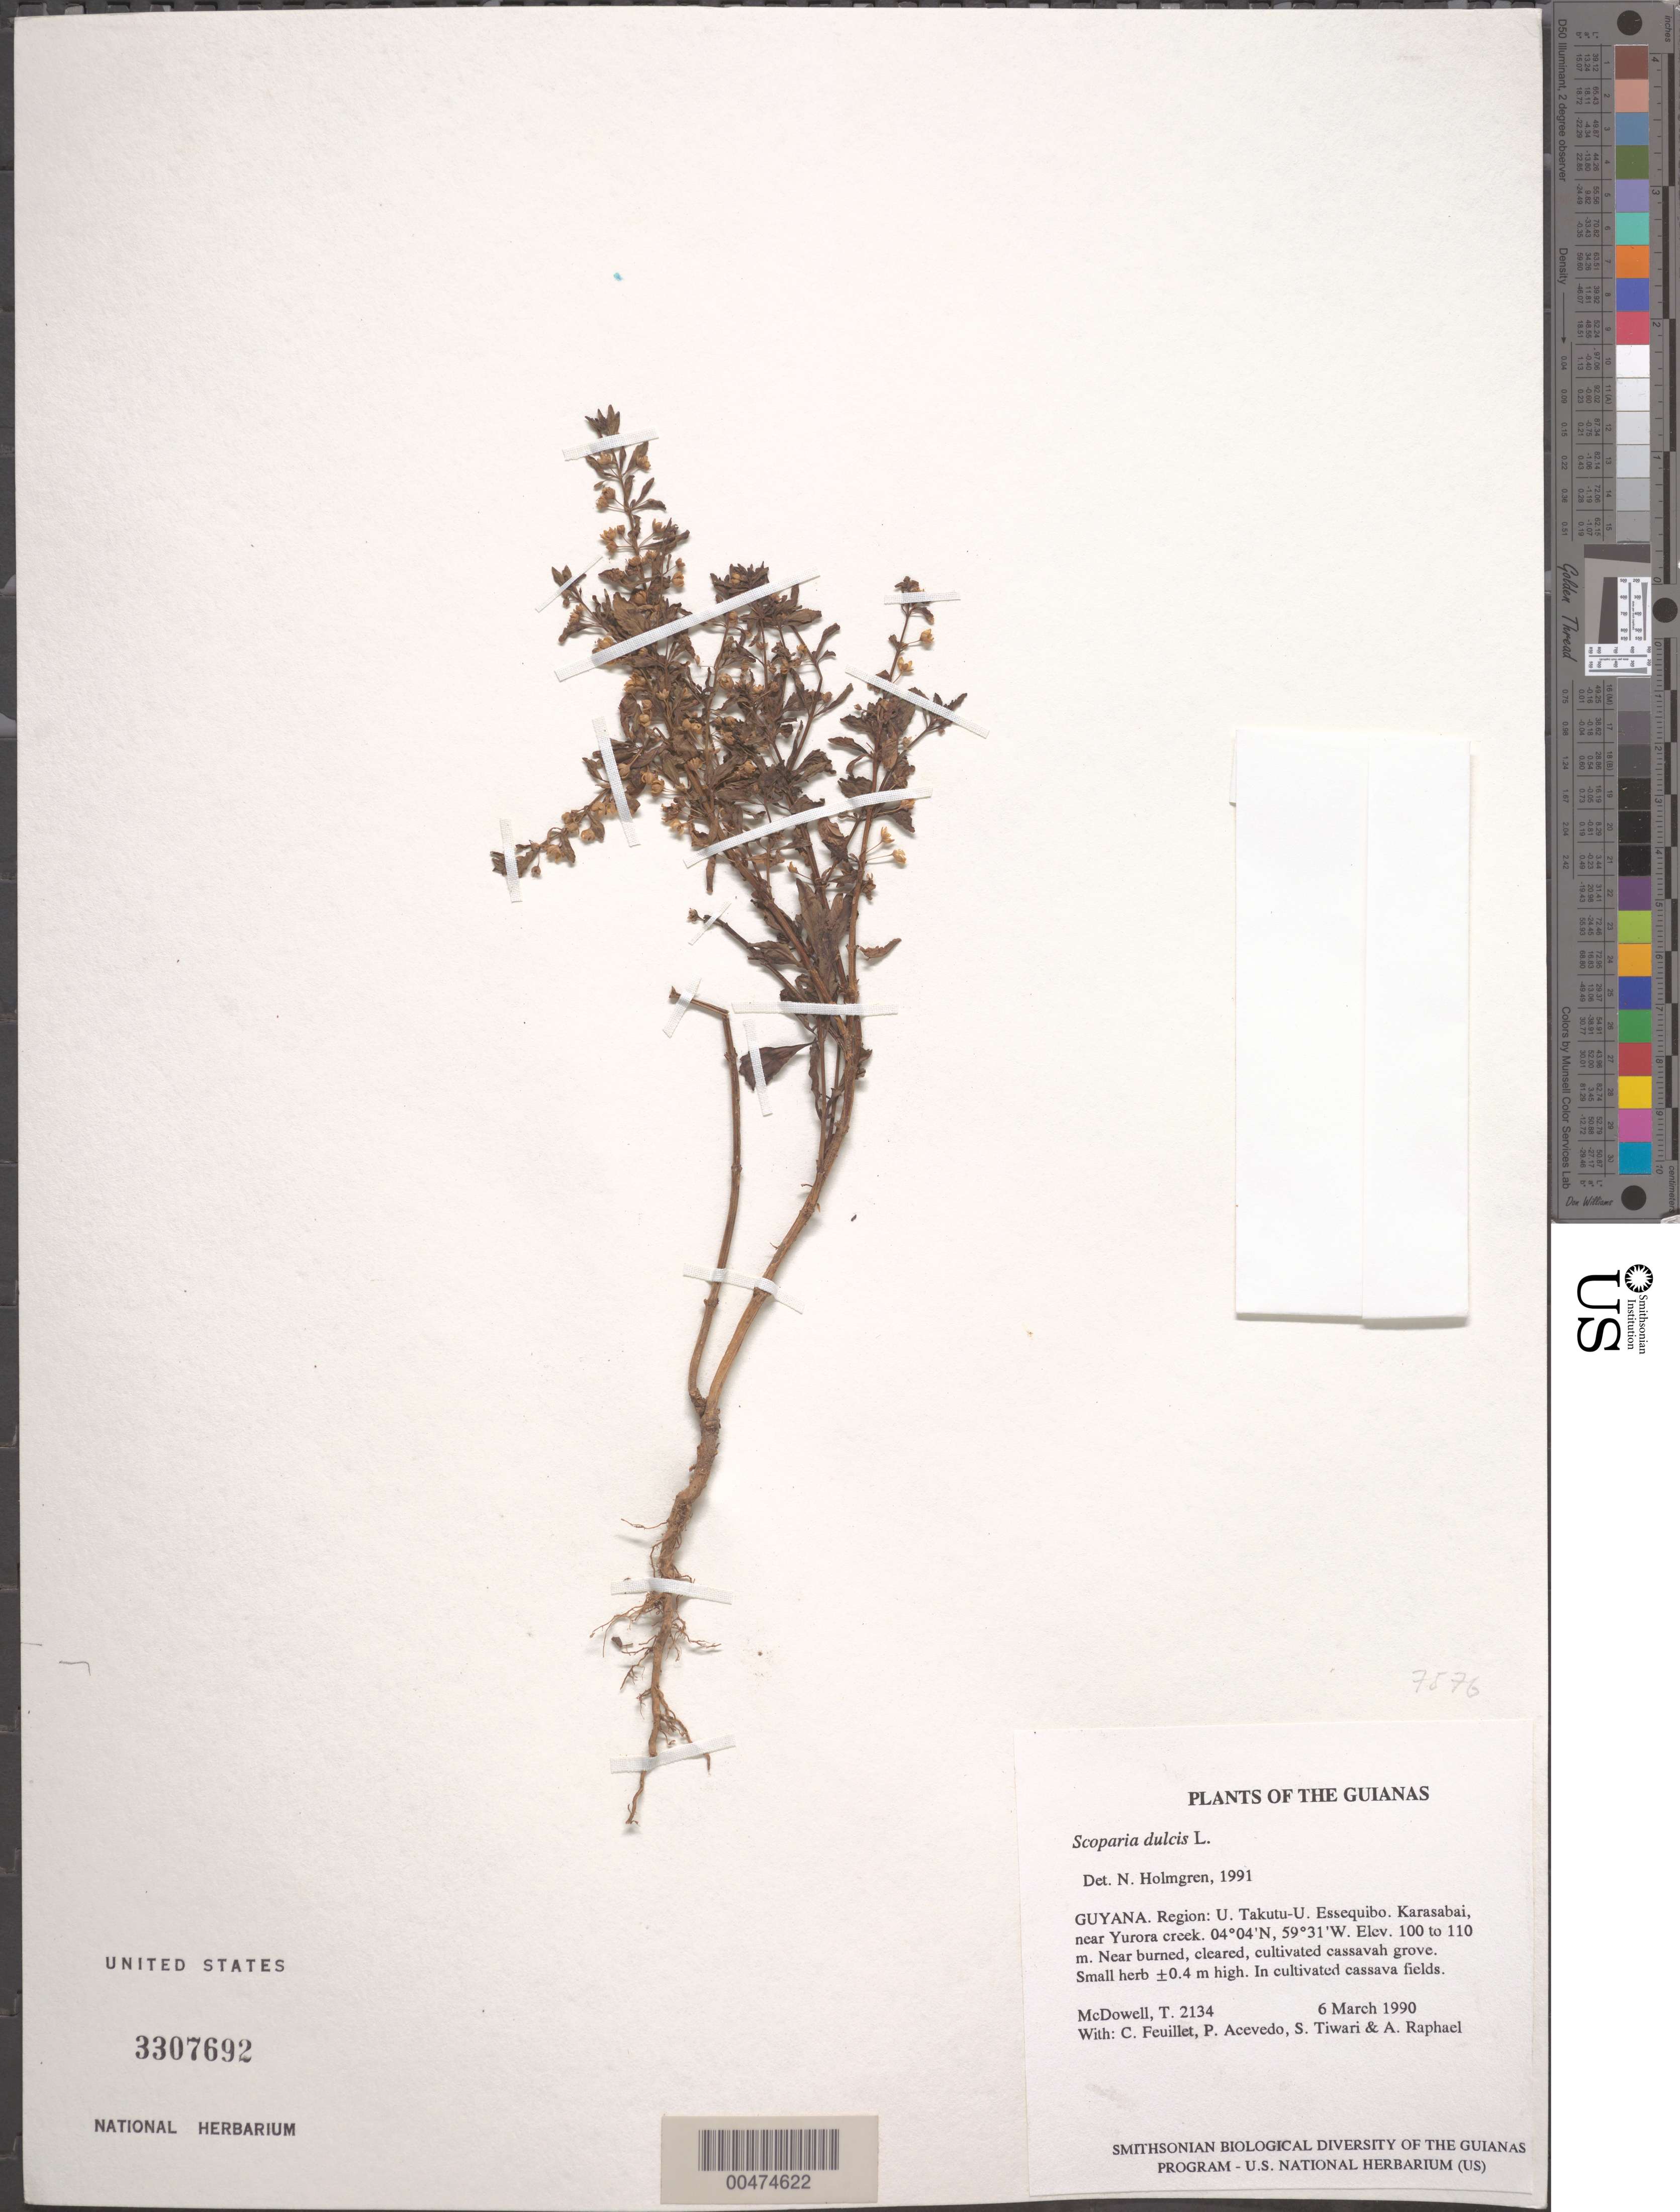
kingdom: Plantae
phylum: Tracheophyta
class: Magnoliopsida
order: Lamiales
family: Plantaginaceae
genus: Scoparia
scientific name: Scoparia dulcis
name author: L.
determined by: Holmgren, N. H., (NY), New York Botanical Garden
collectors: T. McDowell, C. Feuillet, P. Acevedo-Rodr., S. Tiwari & A. Raphael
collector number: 2134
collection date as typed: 6 March 1990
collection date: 1990-03-06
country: Guyana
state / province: U. Takutu-U. Essequibo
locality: Karasabai, near Yurora creek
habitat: Near burned, cleared, cultivated cassava grove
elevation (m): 100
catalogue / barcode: US 3307692